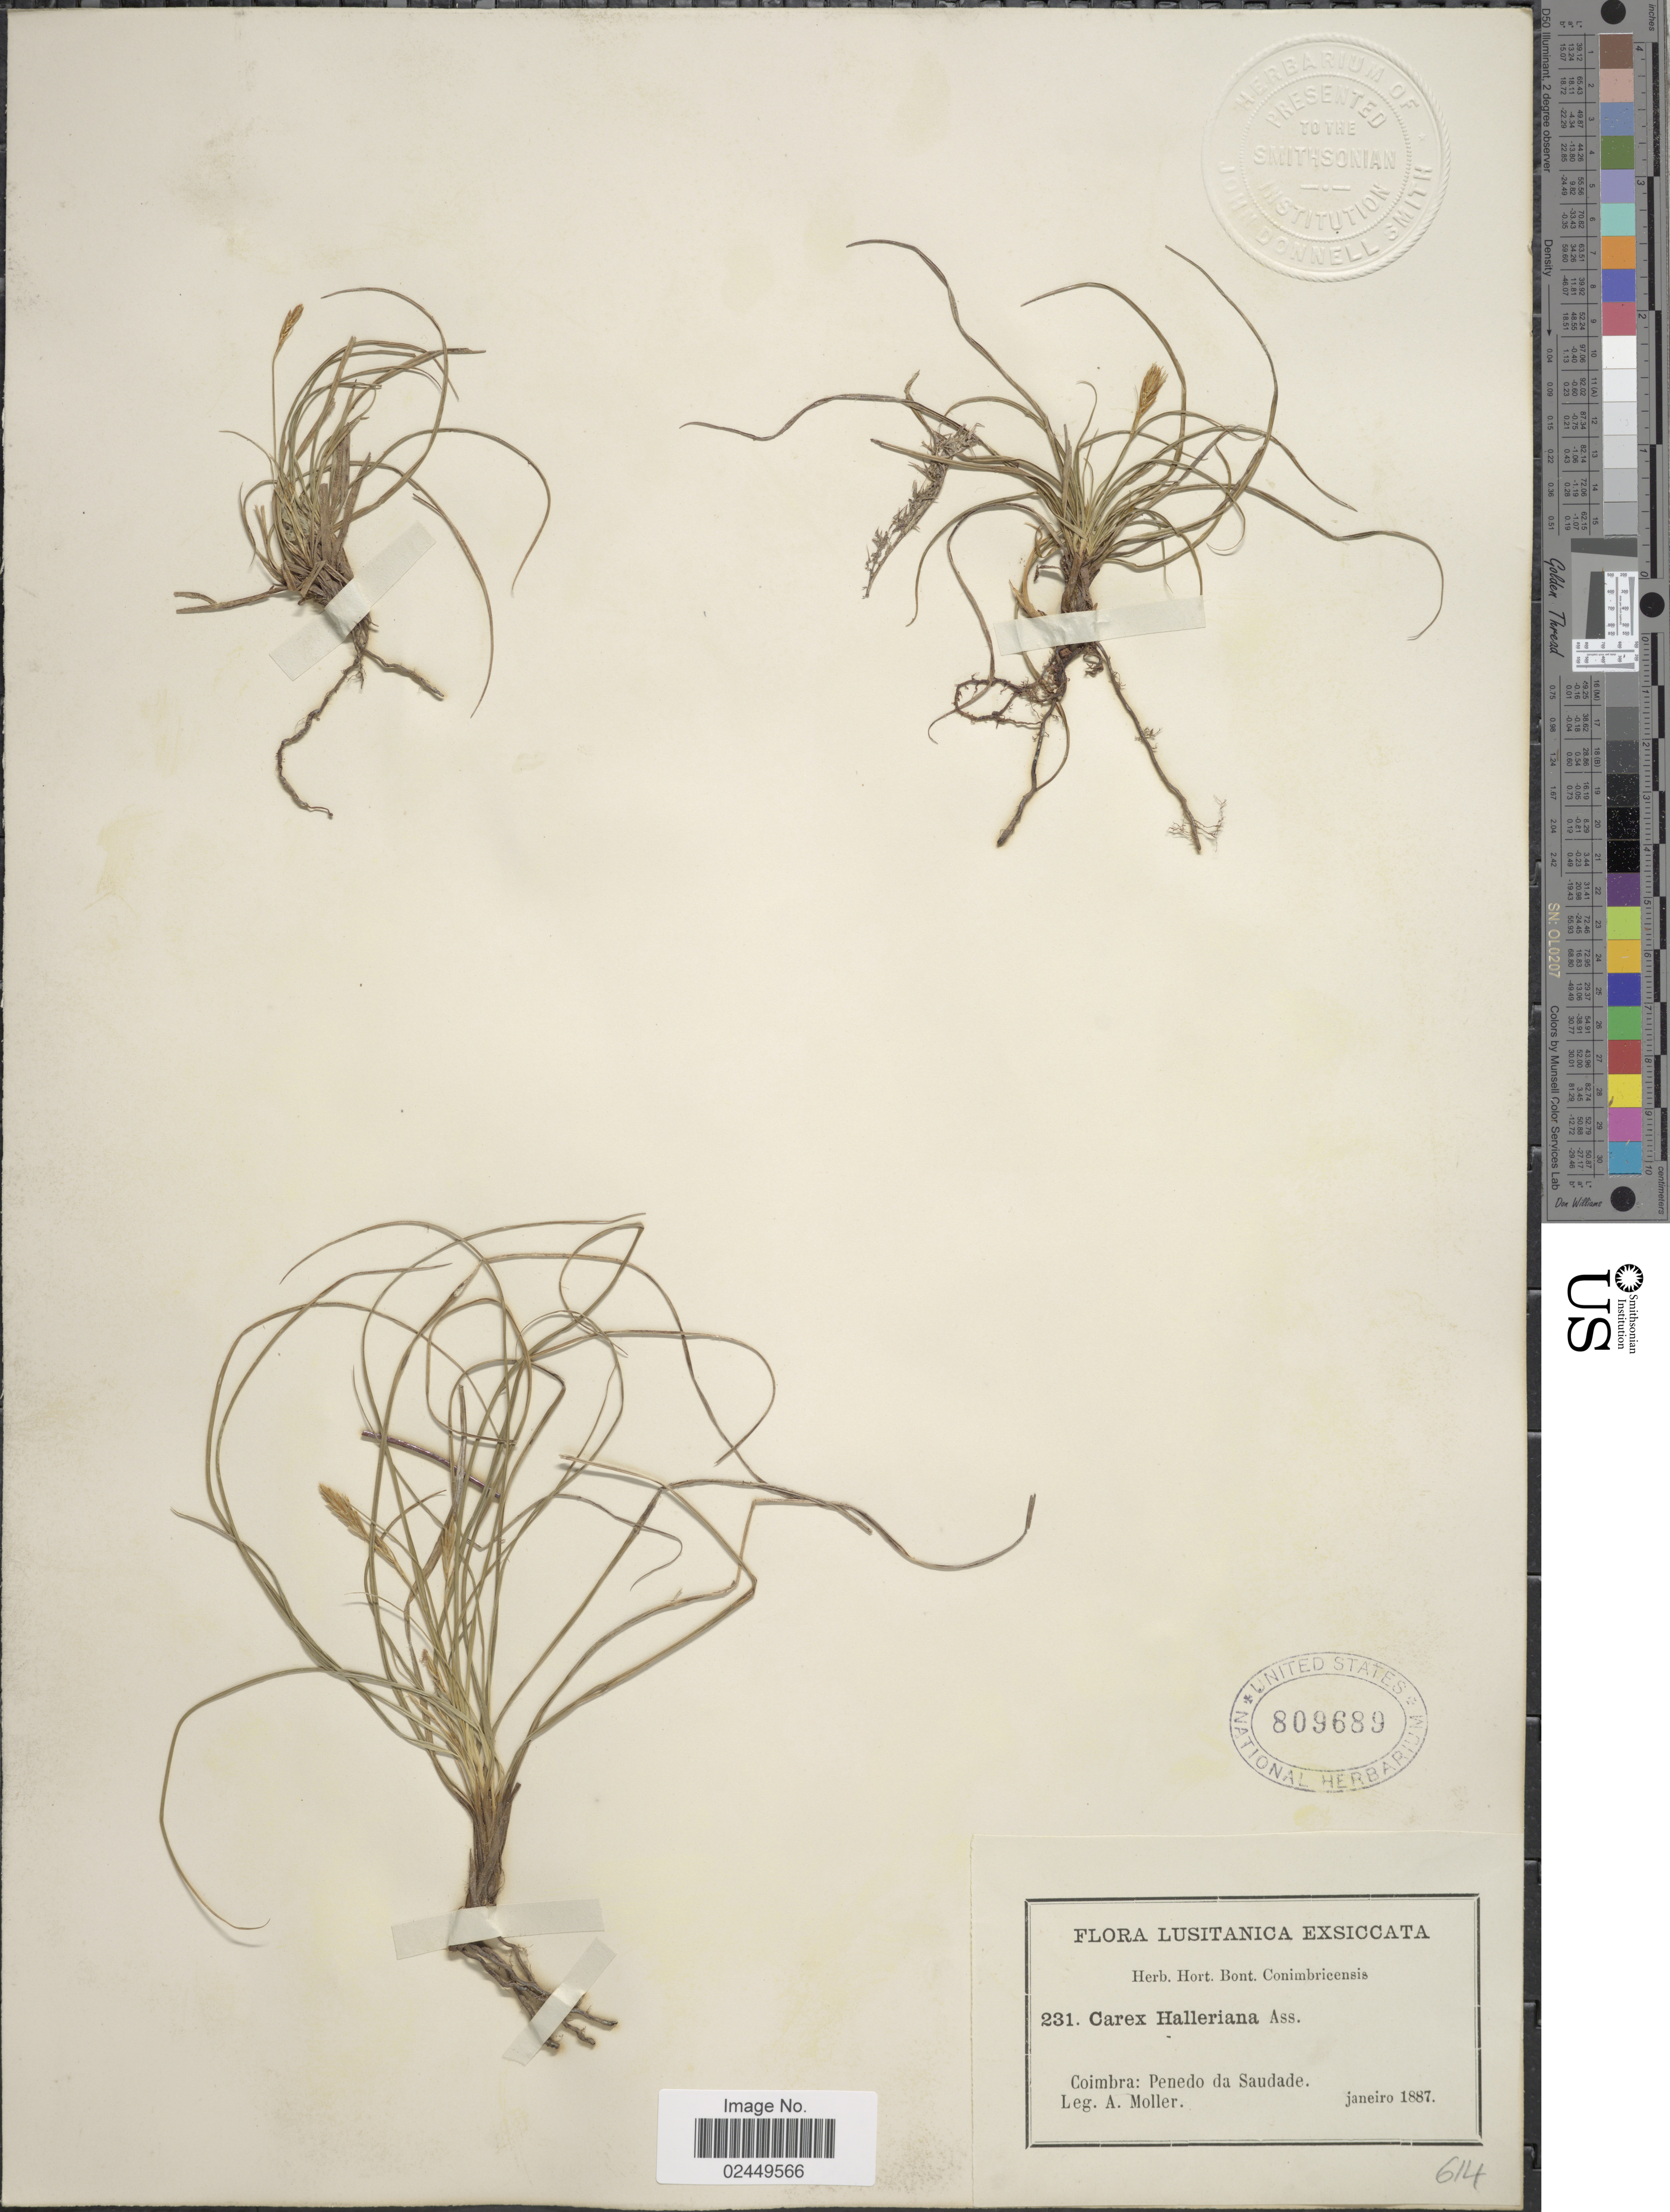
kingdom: Plantae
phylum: Tracheophyta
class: Liliopsida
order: Poales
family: Cyperaceae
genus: Carex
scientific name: Carex halleriana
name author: Asso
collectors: A. Moller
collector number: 231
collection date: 1887-01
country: Portugal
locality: Coimbra: Penedo da Saudade.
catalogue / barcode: US 809689